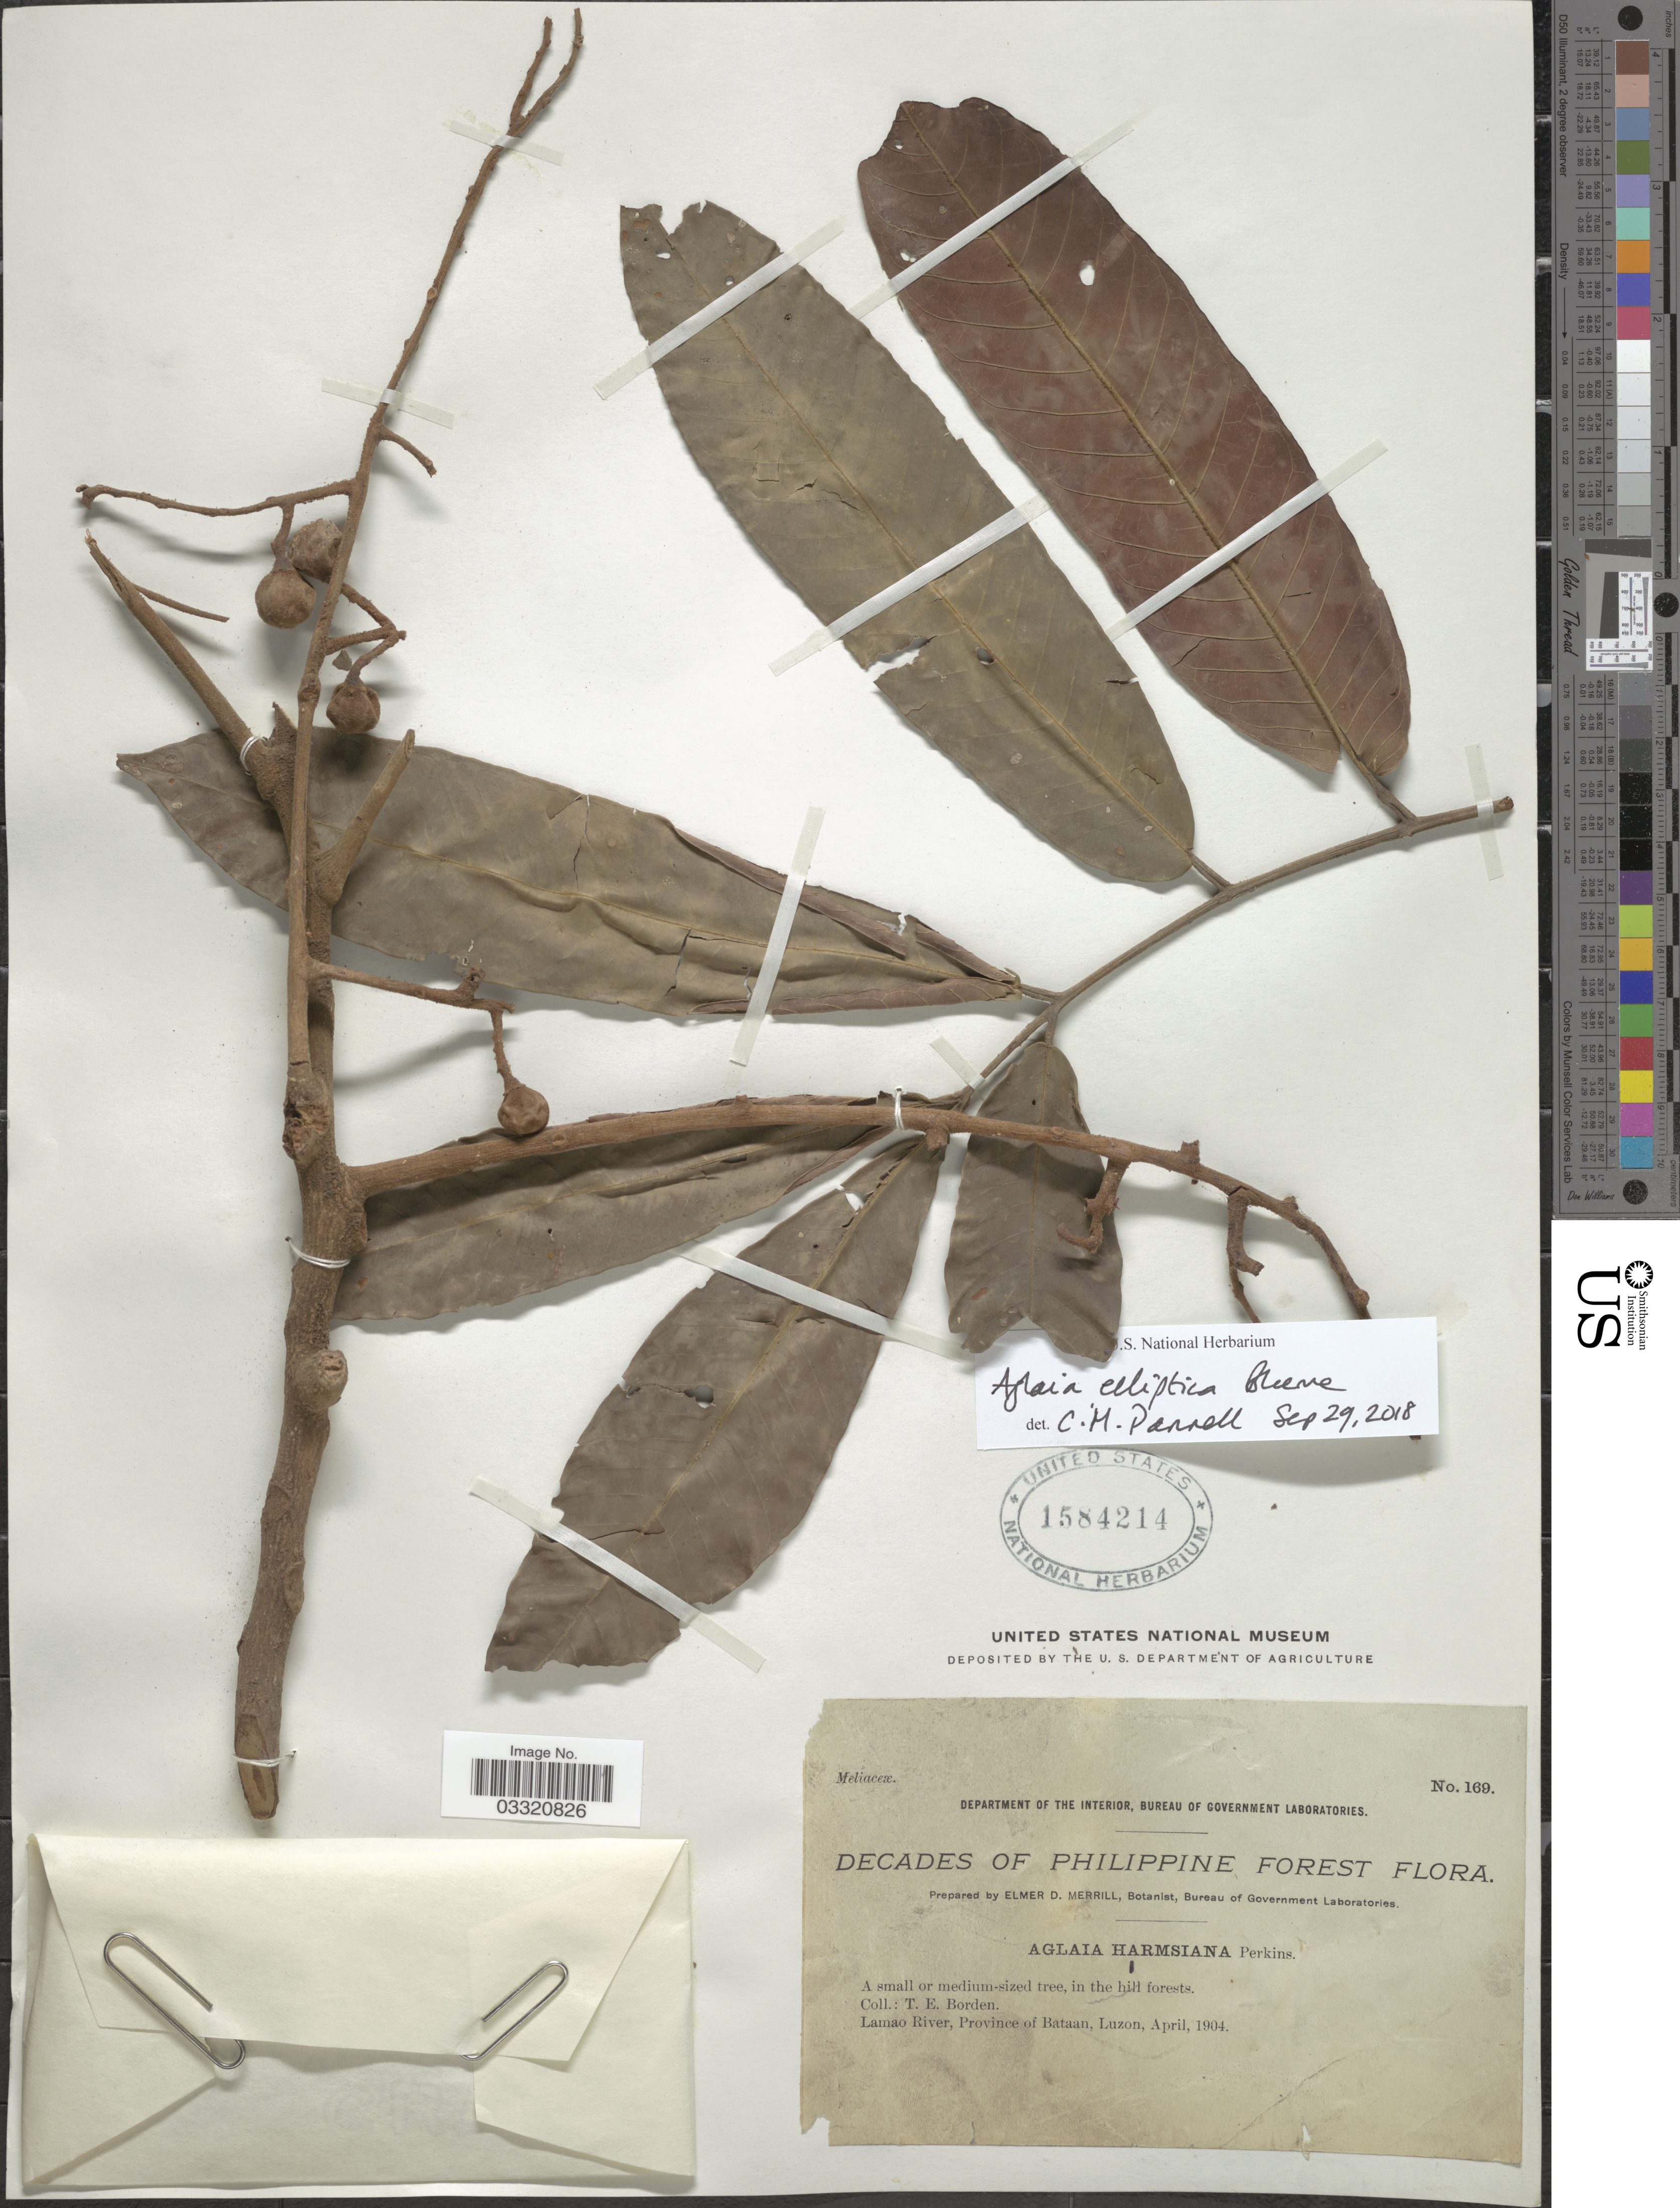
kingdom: Plantae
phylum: Tracheophyta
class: Magnoliopsida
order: Sapindales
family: Meliaceae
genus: Aglaia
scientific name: Aglaia elliptica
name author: Blume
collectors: T. E. Borden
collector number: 169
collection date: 1904-04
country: Philippines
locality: Lamao River, Province of Bataan, Luzon.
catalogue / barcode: US 1584214